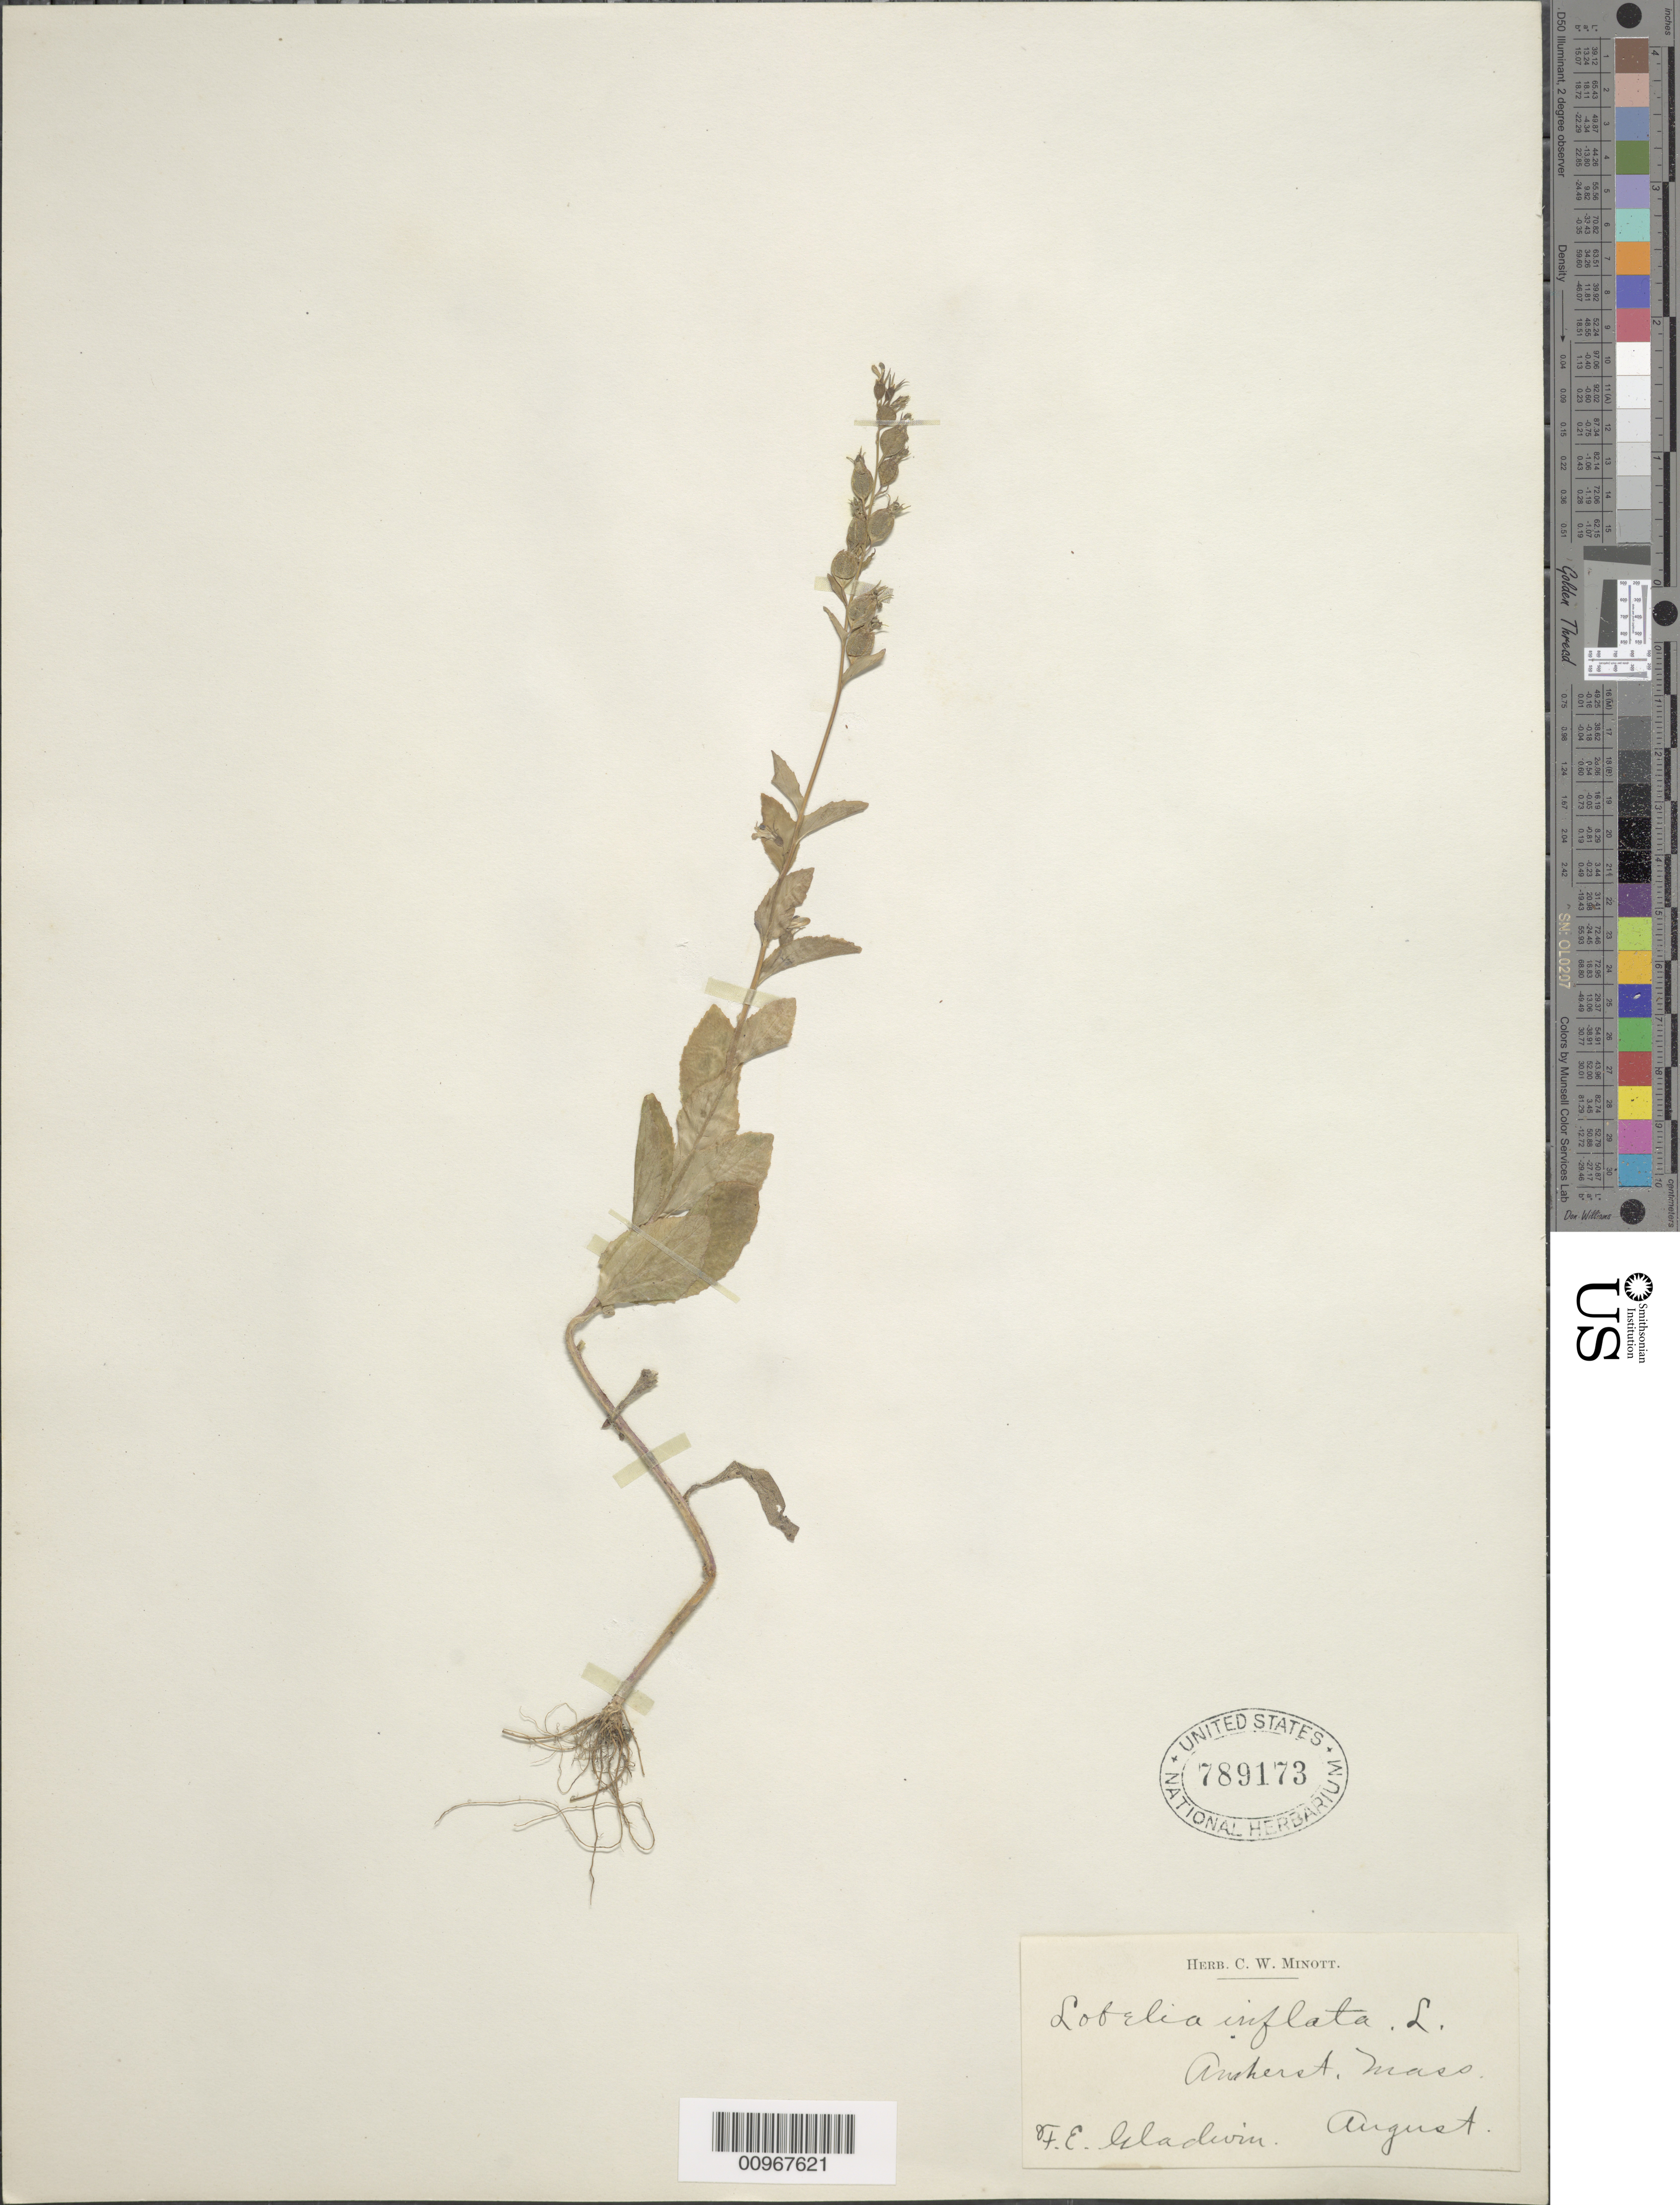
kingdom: Plantae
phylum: Tracheophyta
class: Magnoliopsida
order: Asterales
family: Campanulaceae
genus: Lobelia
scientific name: Lobelia inflata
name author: L.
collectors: F. Gladwin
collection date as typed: August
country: United States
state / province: Massachusetts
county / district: Hampshire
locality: Amherst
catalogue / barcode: US 789173